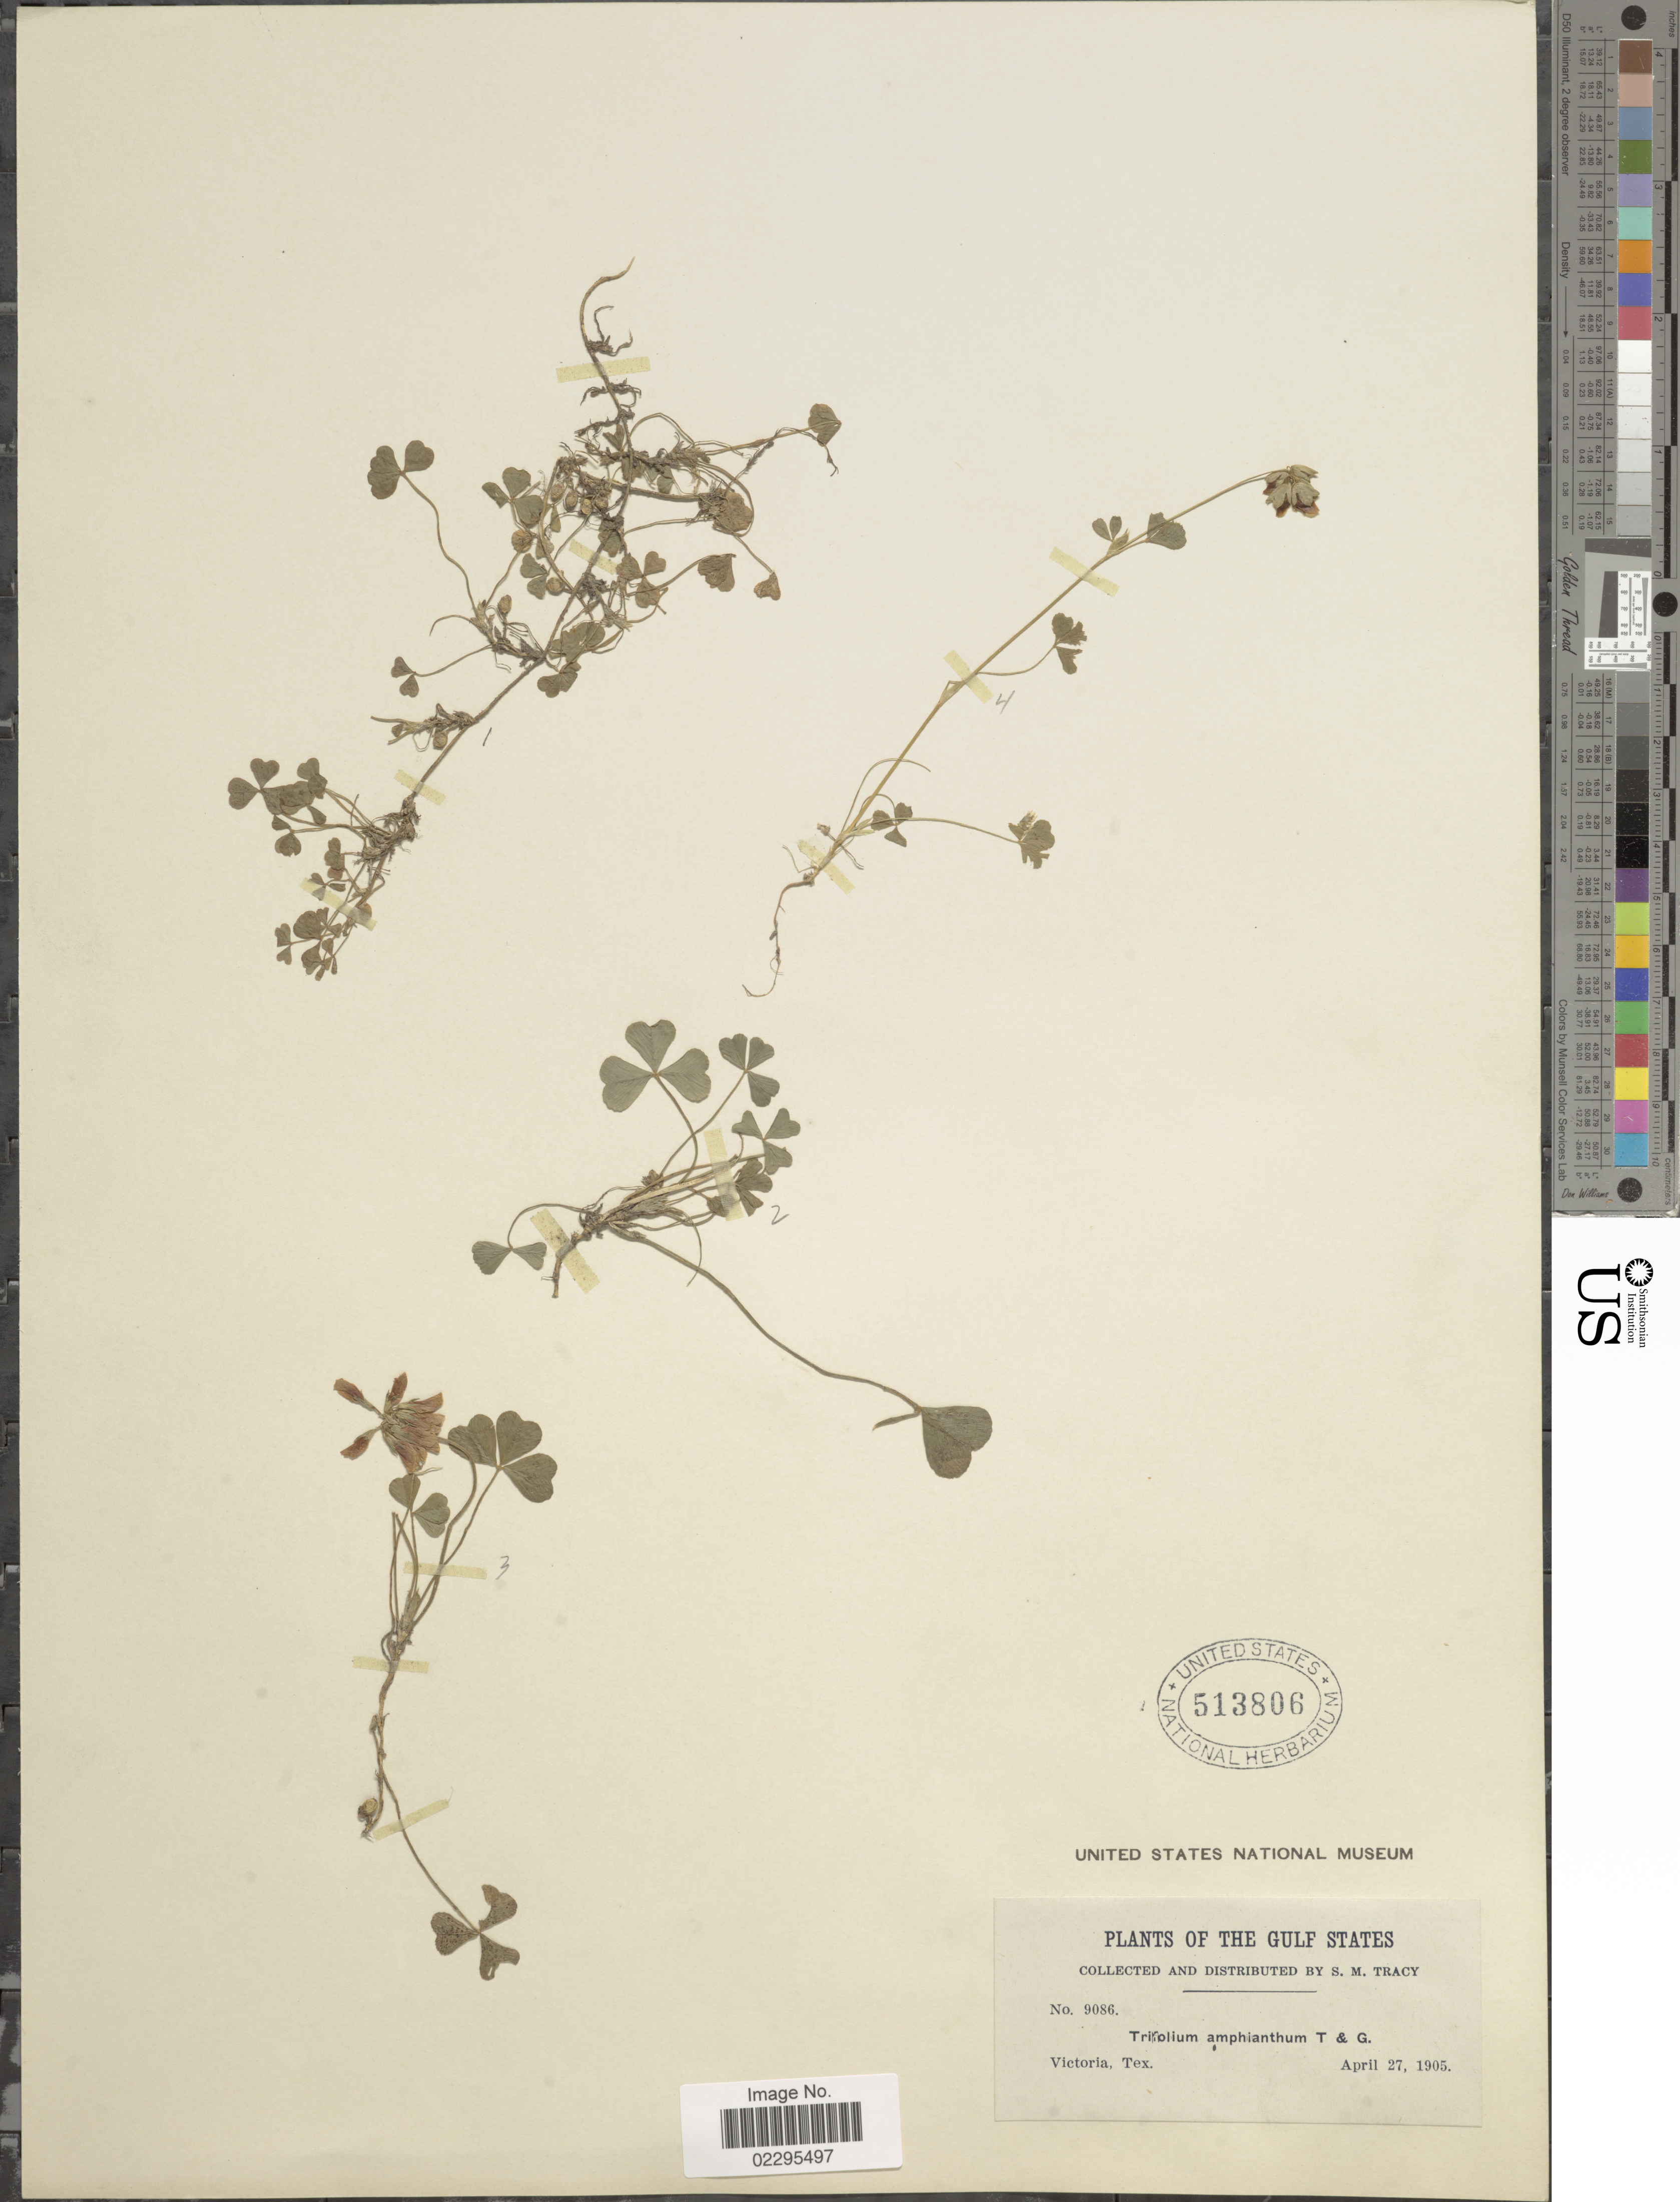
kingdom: Plantae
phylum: Tracheophyta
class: Magnoliopsida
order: Fabales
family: Fabaceae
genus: Trifolium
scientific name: Trifolium amphianthum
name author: Torr. & A. Gray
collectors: S. M. Tracy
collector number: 9086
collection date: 1905-04-27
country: United States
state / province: Texas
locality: Gulf States. Victoria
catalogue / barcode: US 513806